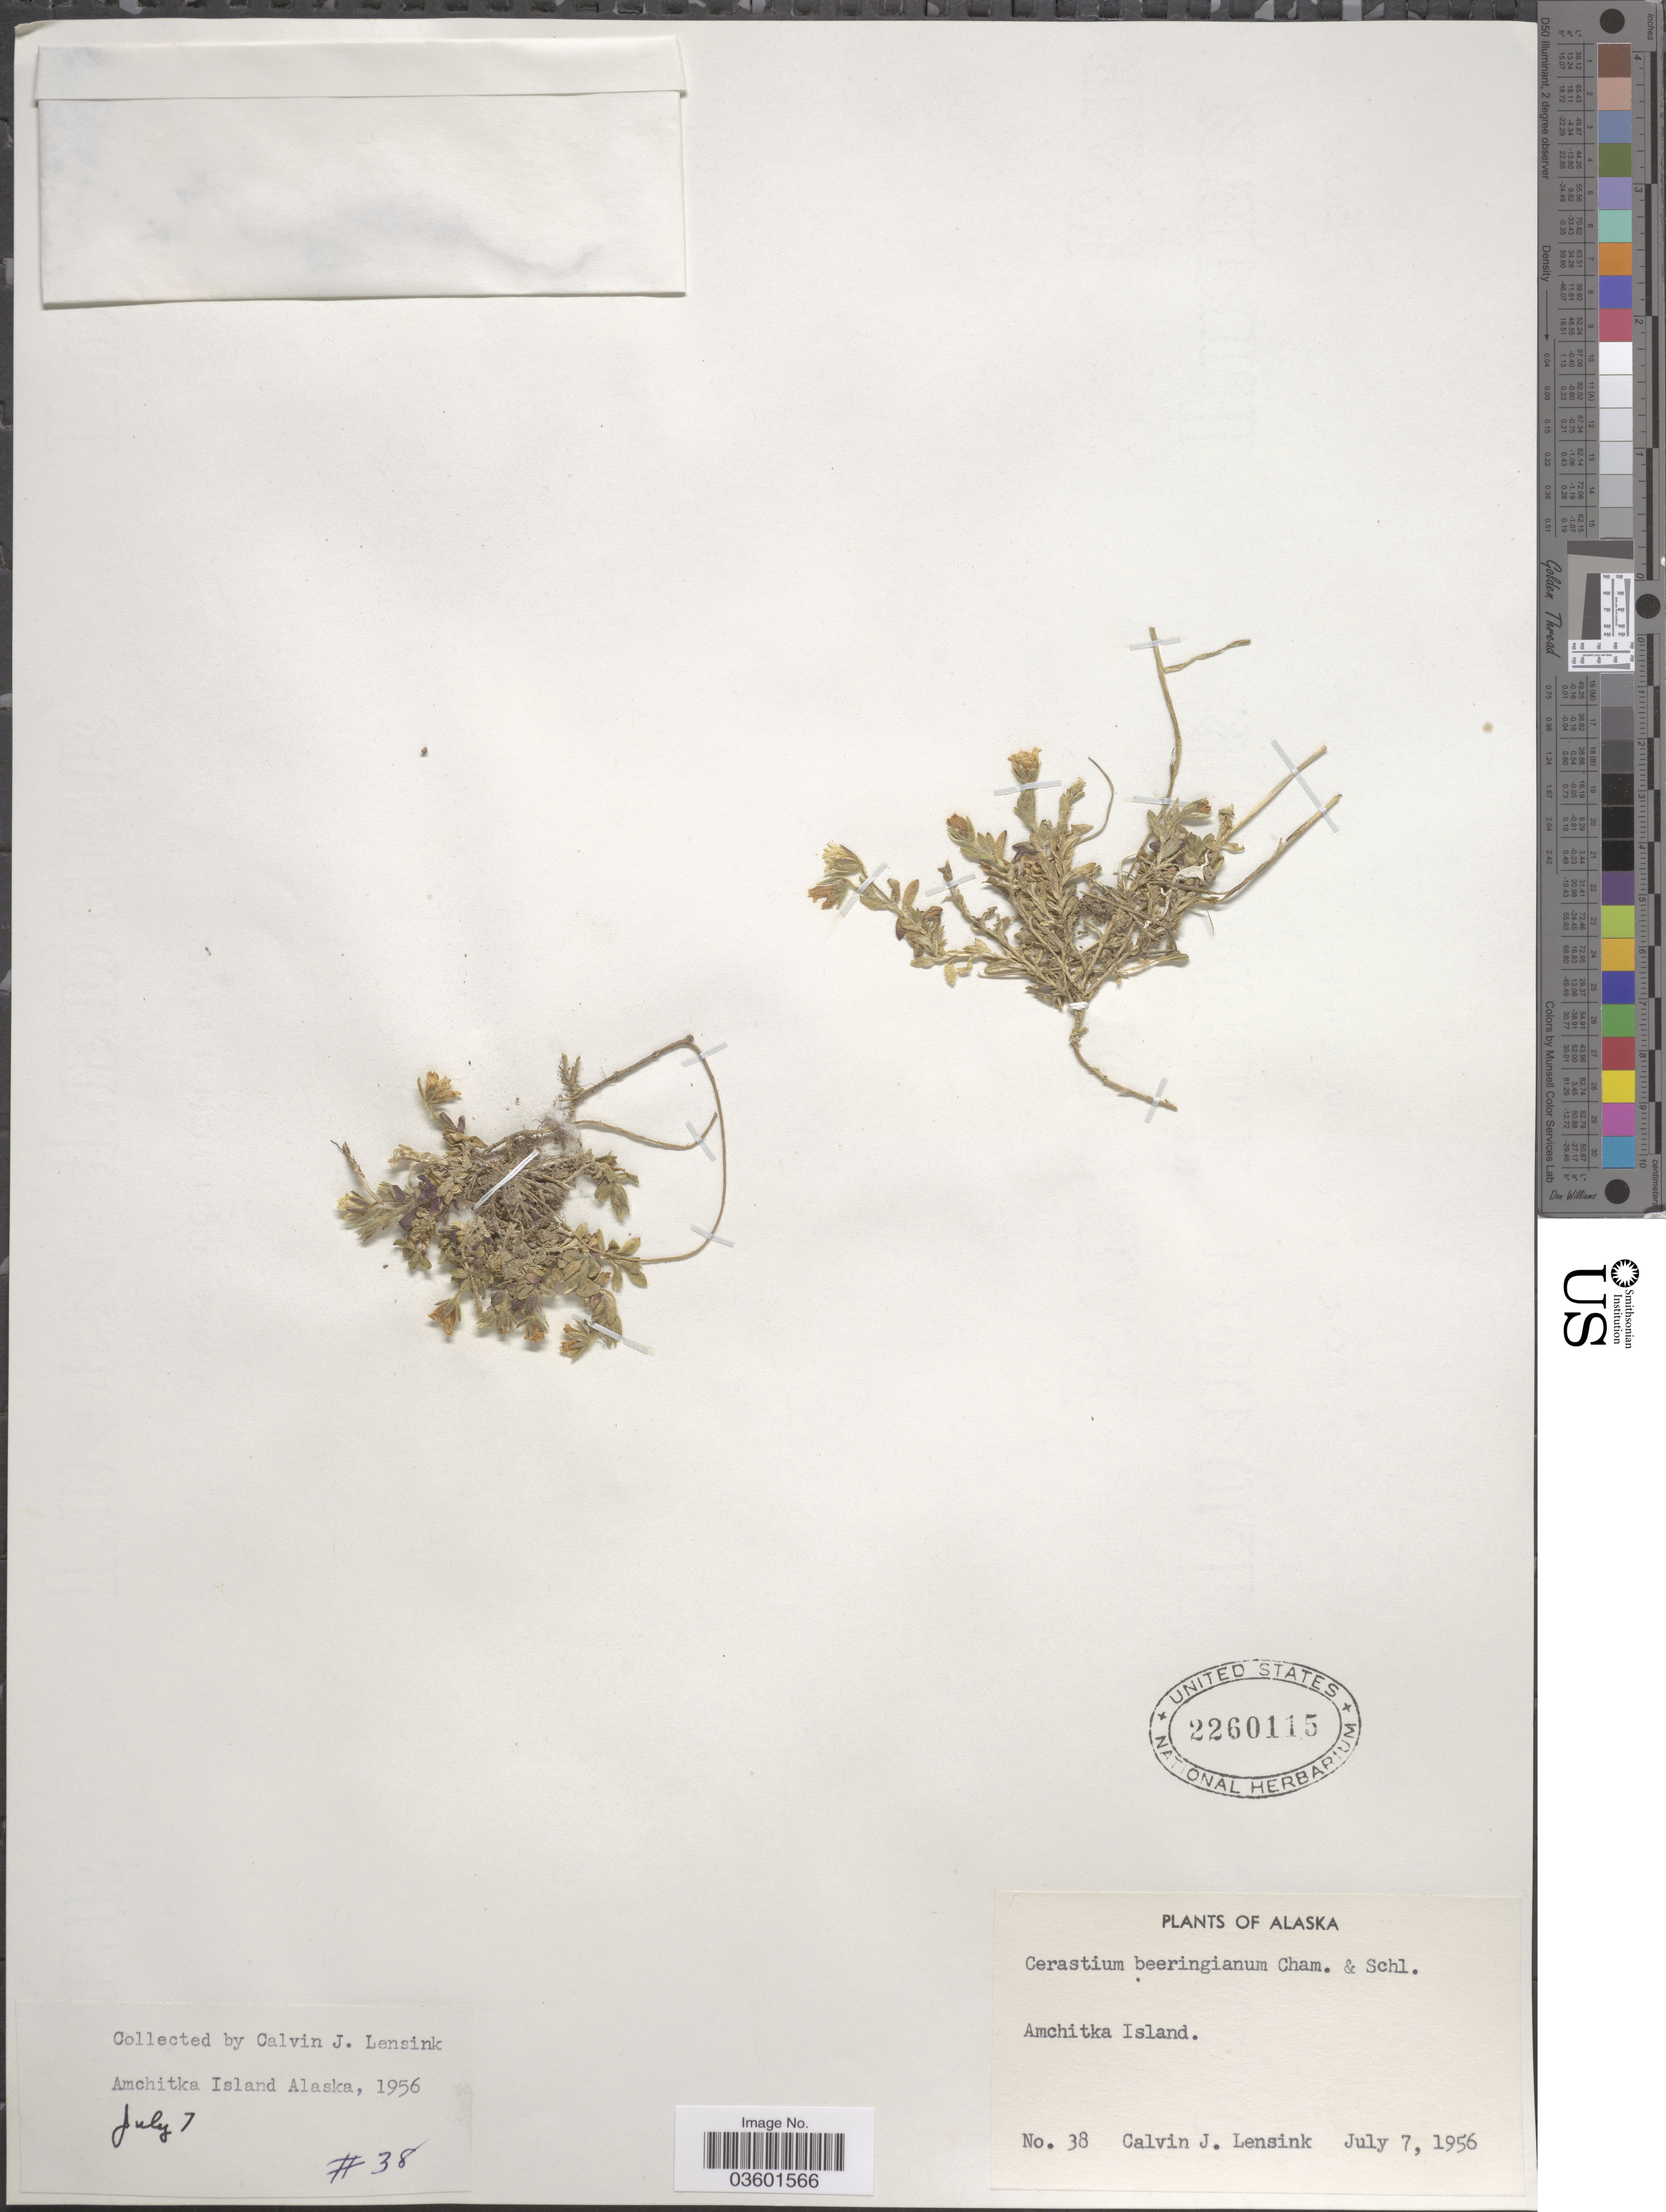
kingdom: Plantae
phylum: Tracheophyta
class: Magnoliopsida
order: Caryophyllales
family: Caryophyllaceae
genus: Cerastium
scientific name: Cerastium beeringianum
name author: Cham. & Schltdl.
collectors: C. Lensink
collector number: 38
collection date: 1956-07-07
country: United States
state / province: Alaska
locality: Amchitka Island.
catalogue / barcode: US 2260115